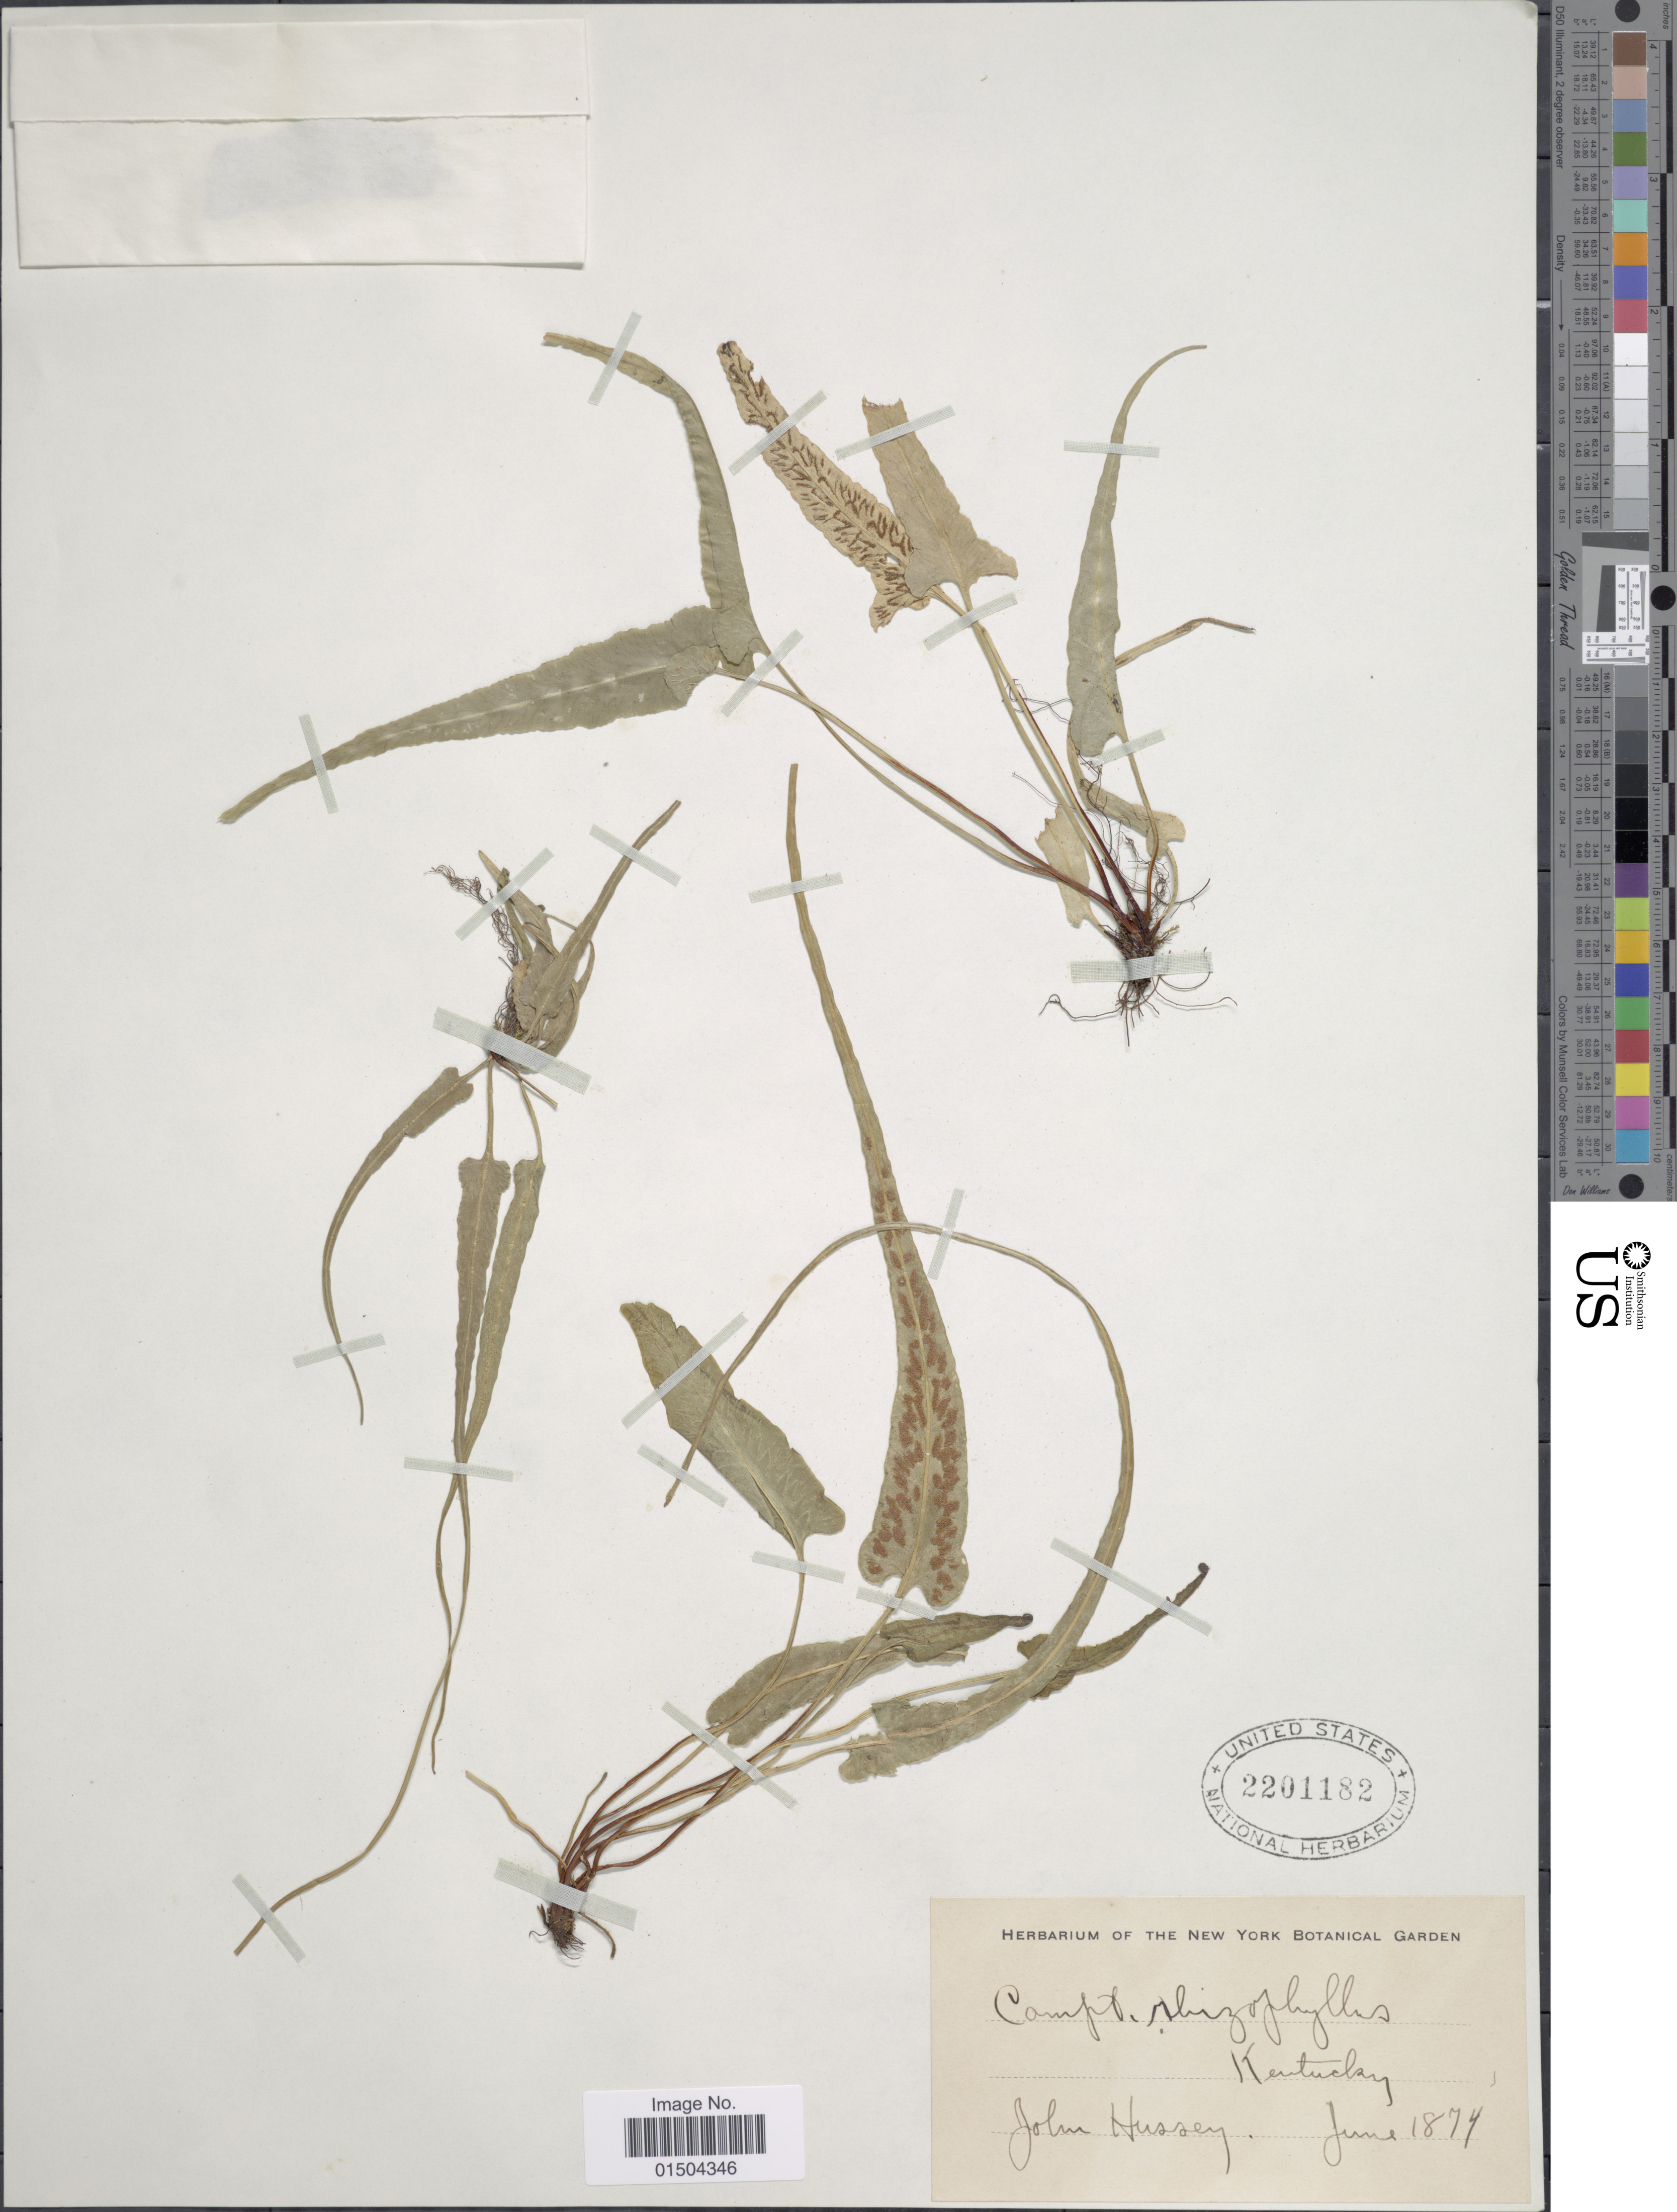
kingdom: Plantae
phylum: Tracheophyta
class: Polypodiopsida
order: Polypodiales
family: Aspleniaceae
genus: Asplenium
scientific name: Asplenium rhizophyllum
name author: L.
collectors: J. Hussey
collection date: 1874-06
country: United States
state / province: Kentucky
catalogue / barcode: US 2201182